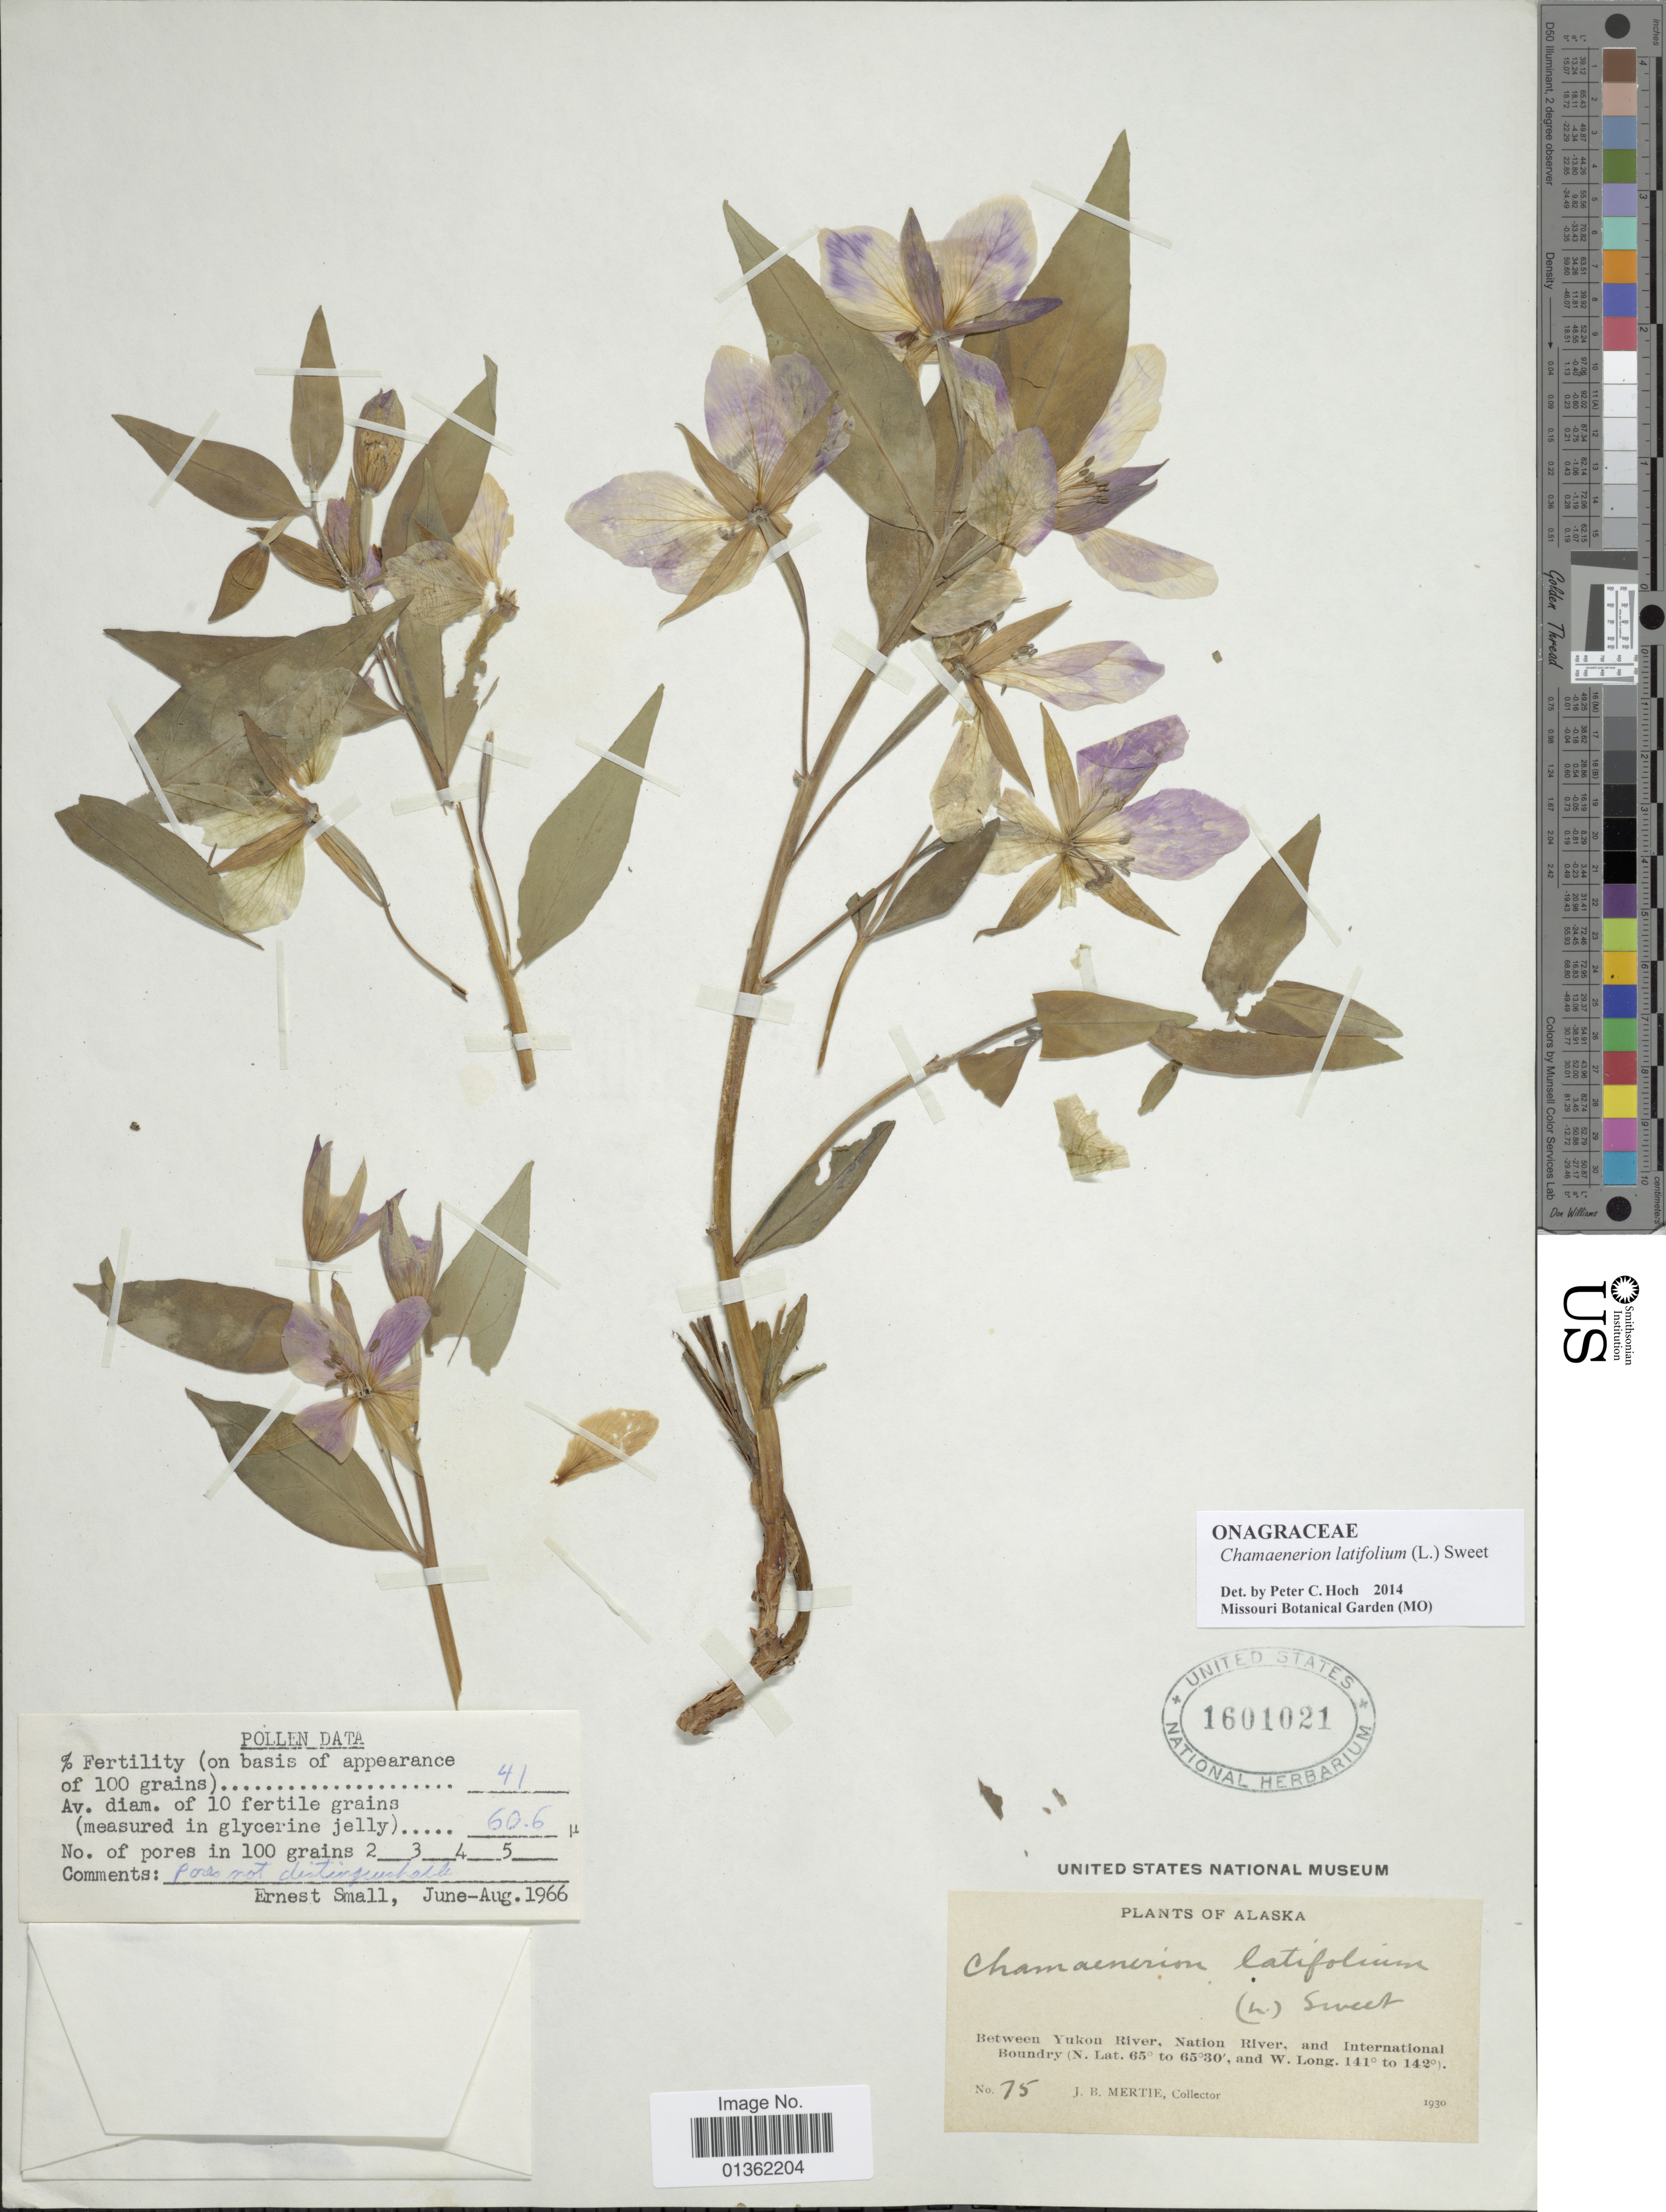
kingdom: Plantae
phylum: Tracheophyta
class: Magnoliopsida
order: Myrtales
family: Onagraceae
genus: Chamaenerion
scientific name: Chamaenerion latifolium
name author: (L.) Th. Fr. & Lange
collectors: J. Mertie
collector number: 75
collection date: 1930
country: United States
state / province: Alaska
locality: Between Yukon River, Nation River, and International Boundary.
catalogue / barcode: US 1601021